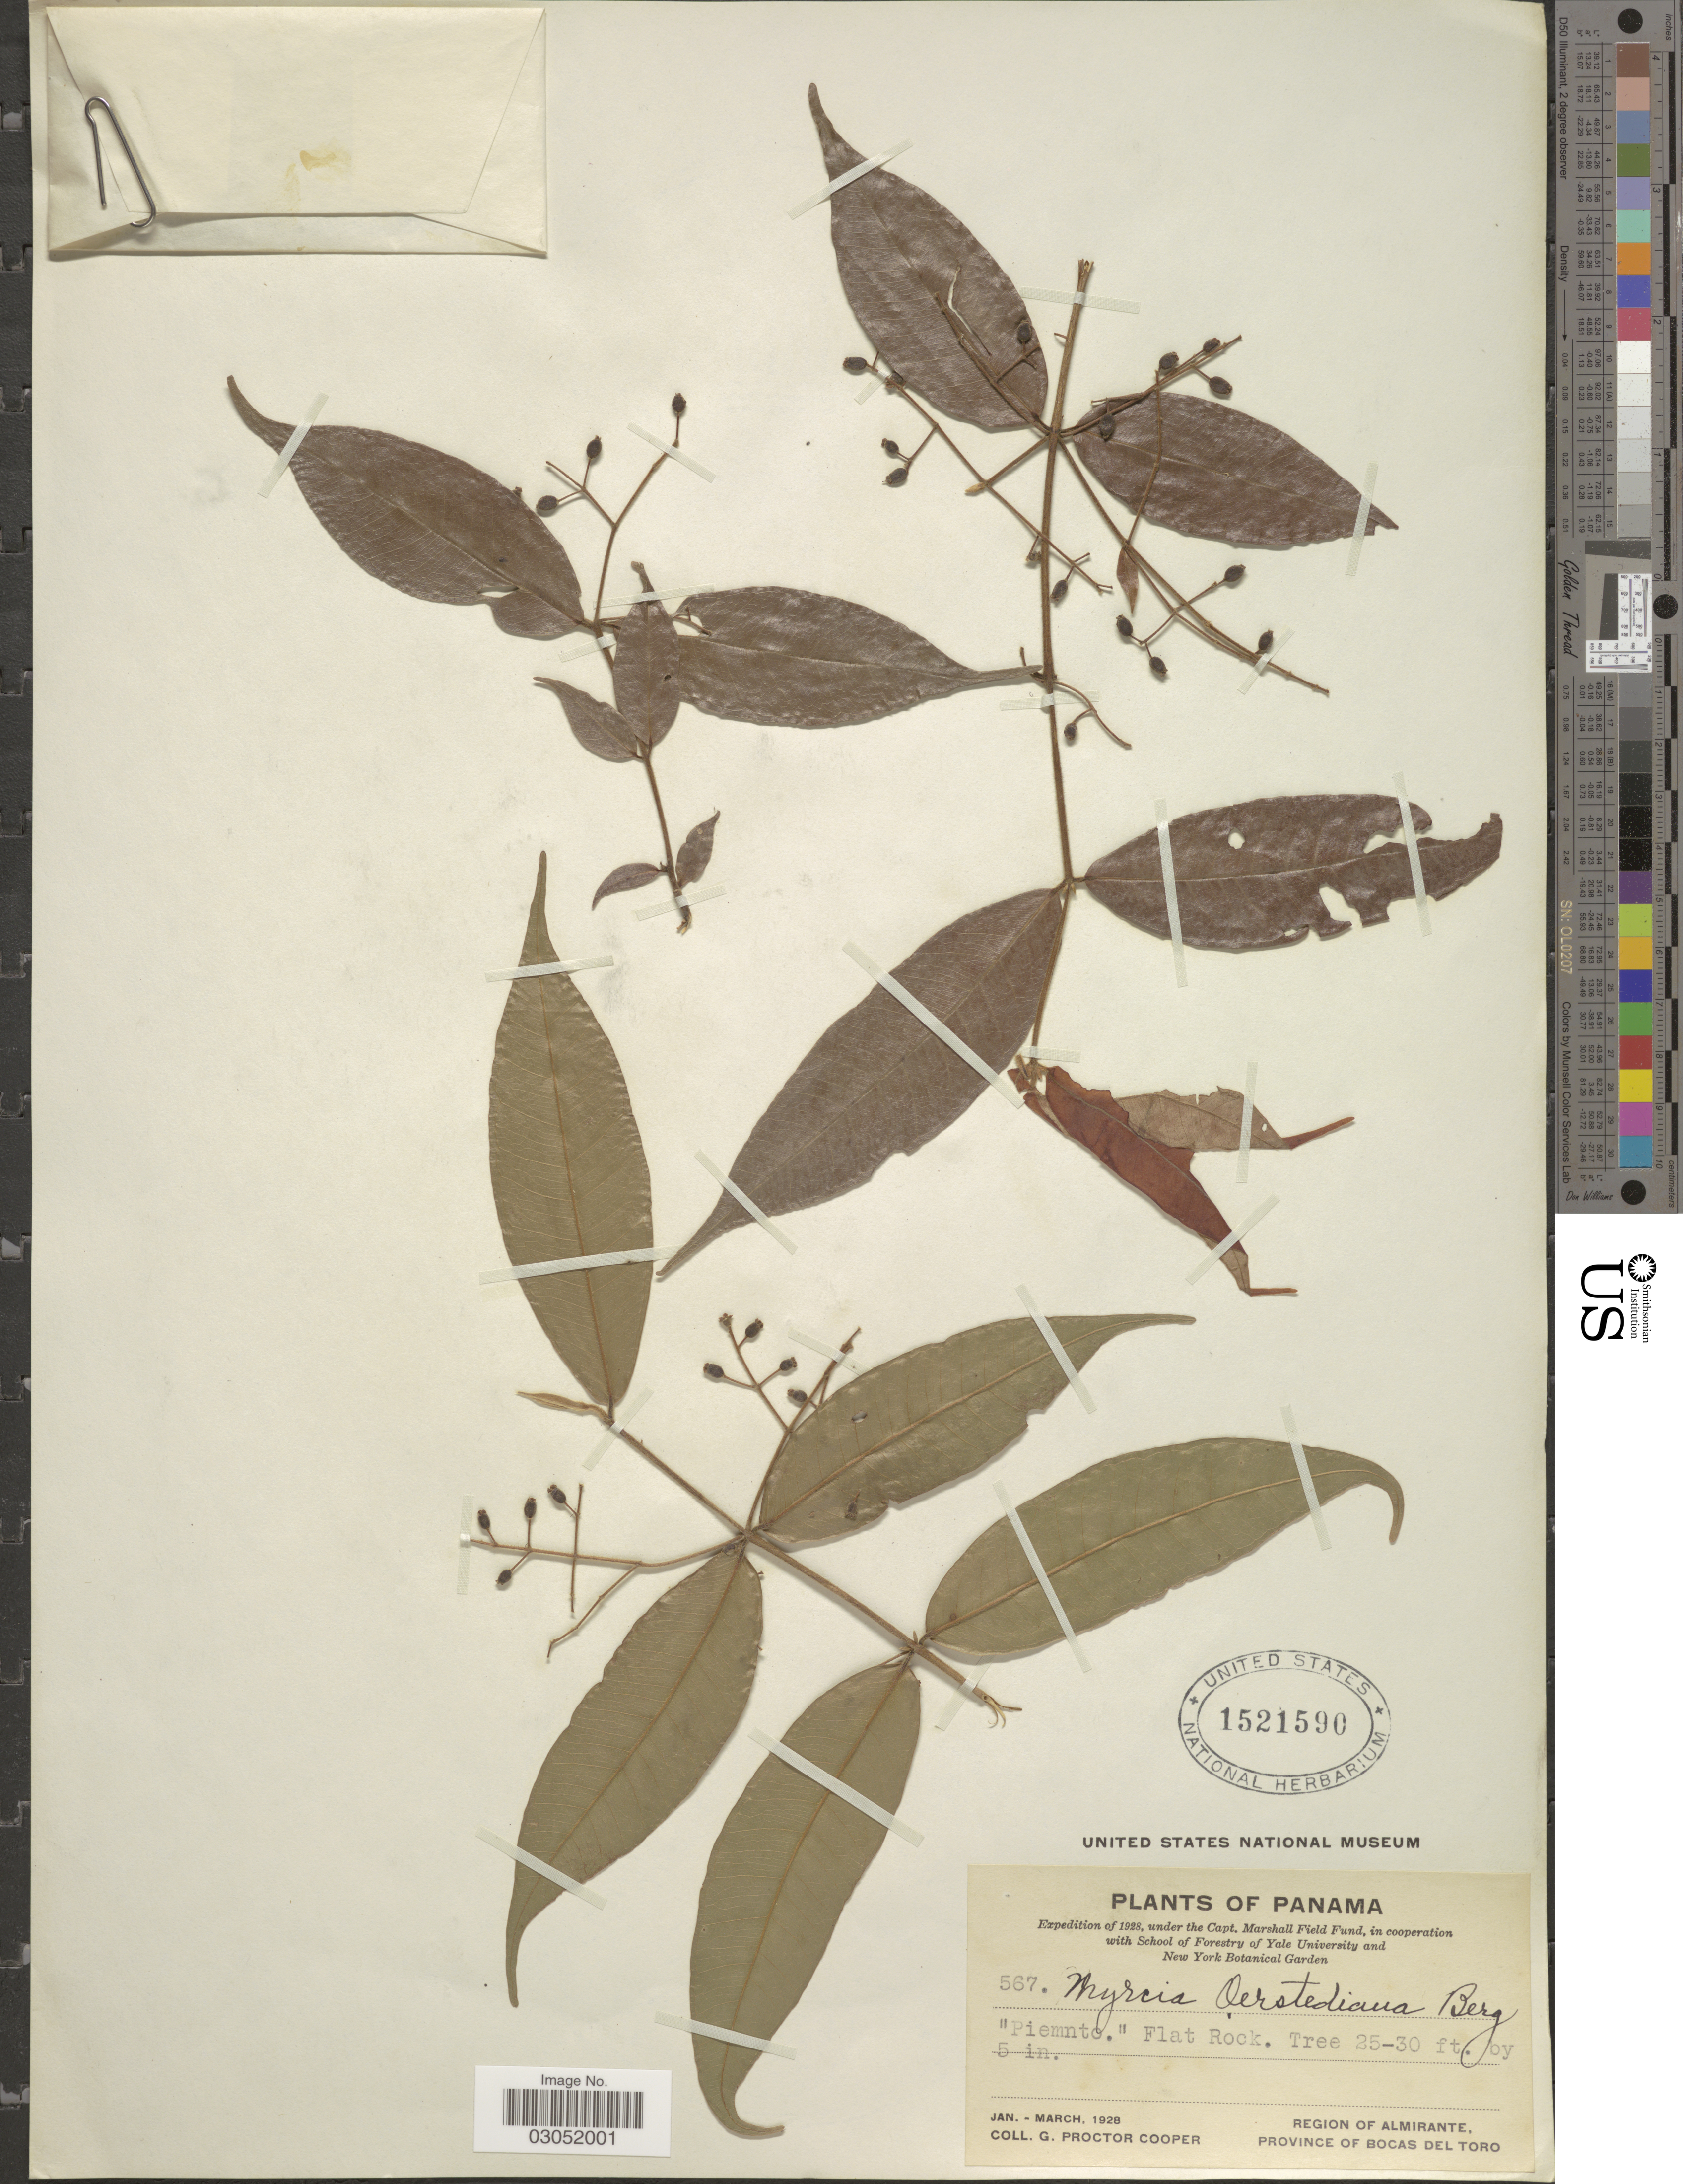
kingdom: Plantae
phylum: Tracheophyta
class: Magnoliopsida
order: Myrtales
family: Myrtaceae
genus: Myrcia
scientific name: Myrcia splendens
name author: (Sw.) DC.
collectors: G. Cooper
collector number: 567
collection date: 1928-01/1928-03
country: Panama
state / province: Bocas del Toro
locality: Region of Almirante.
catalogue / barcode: US 1521590